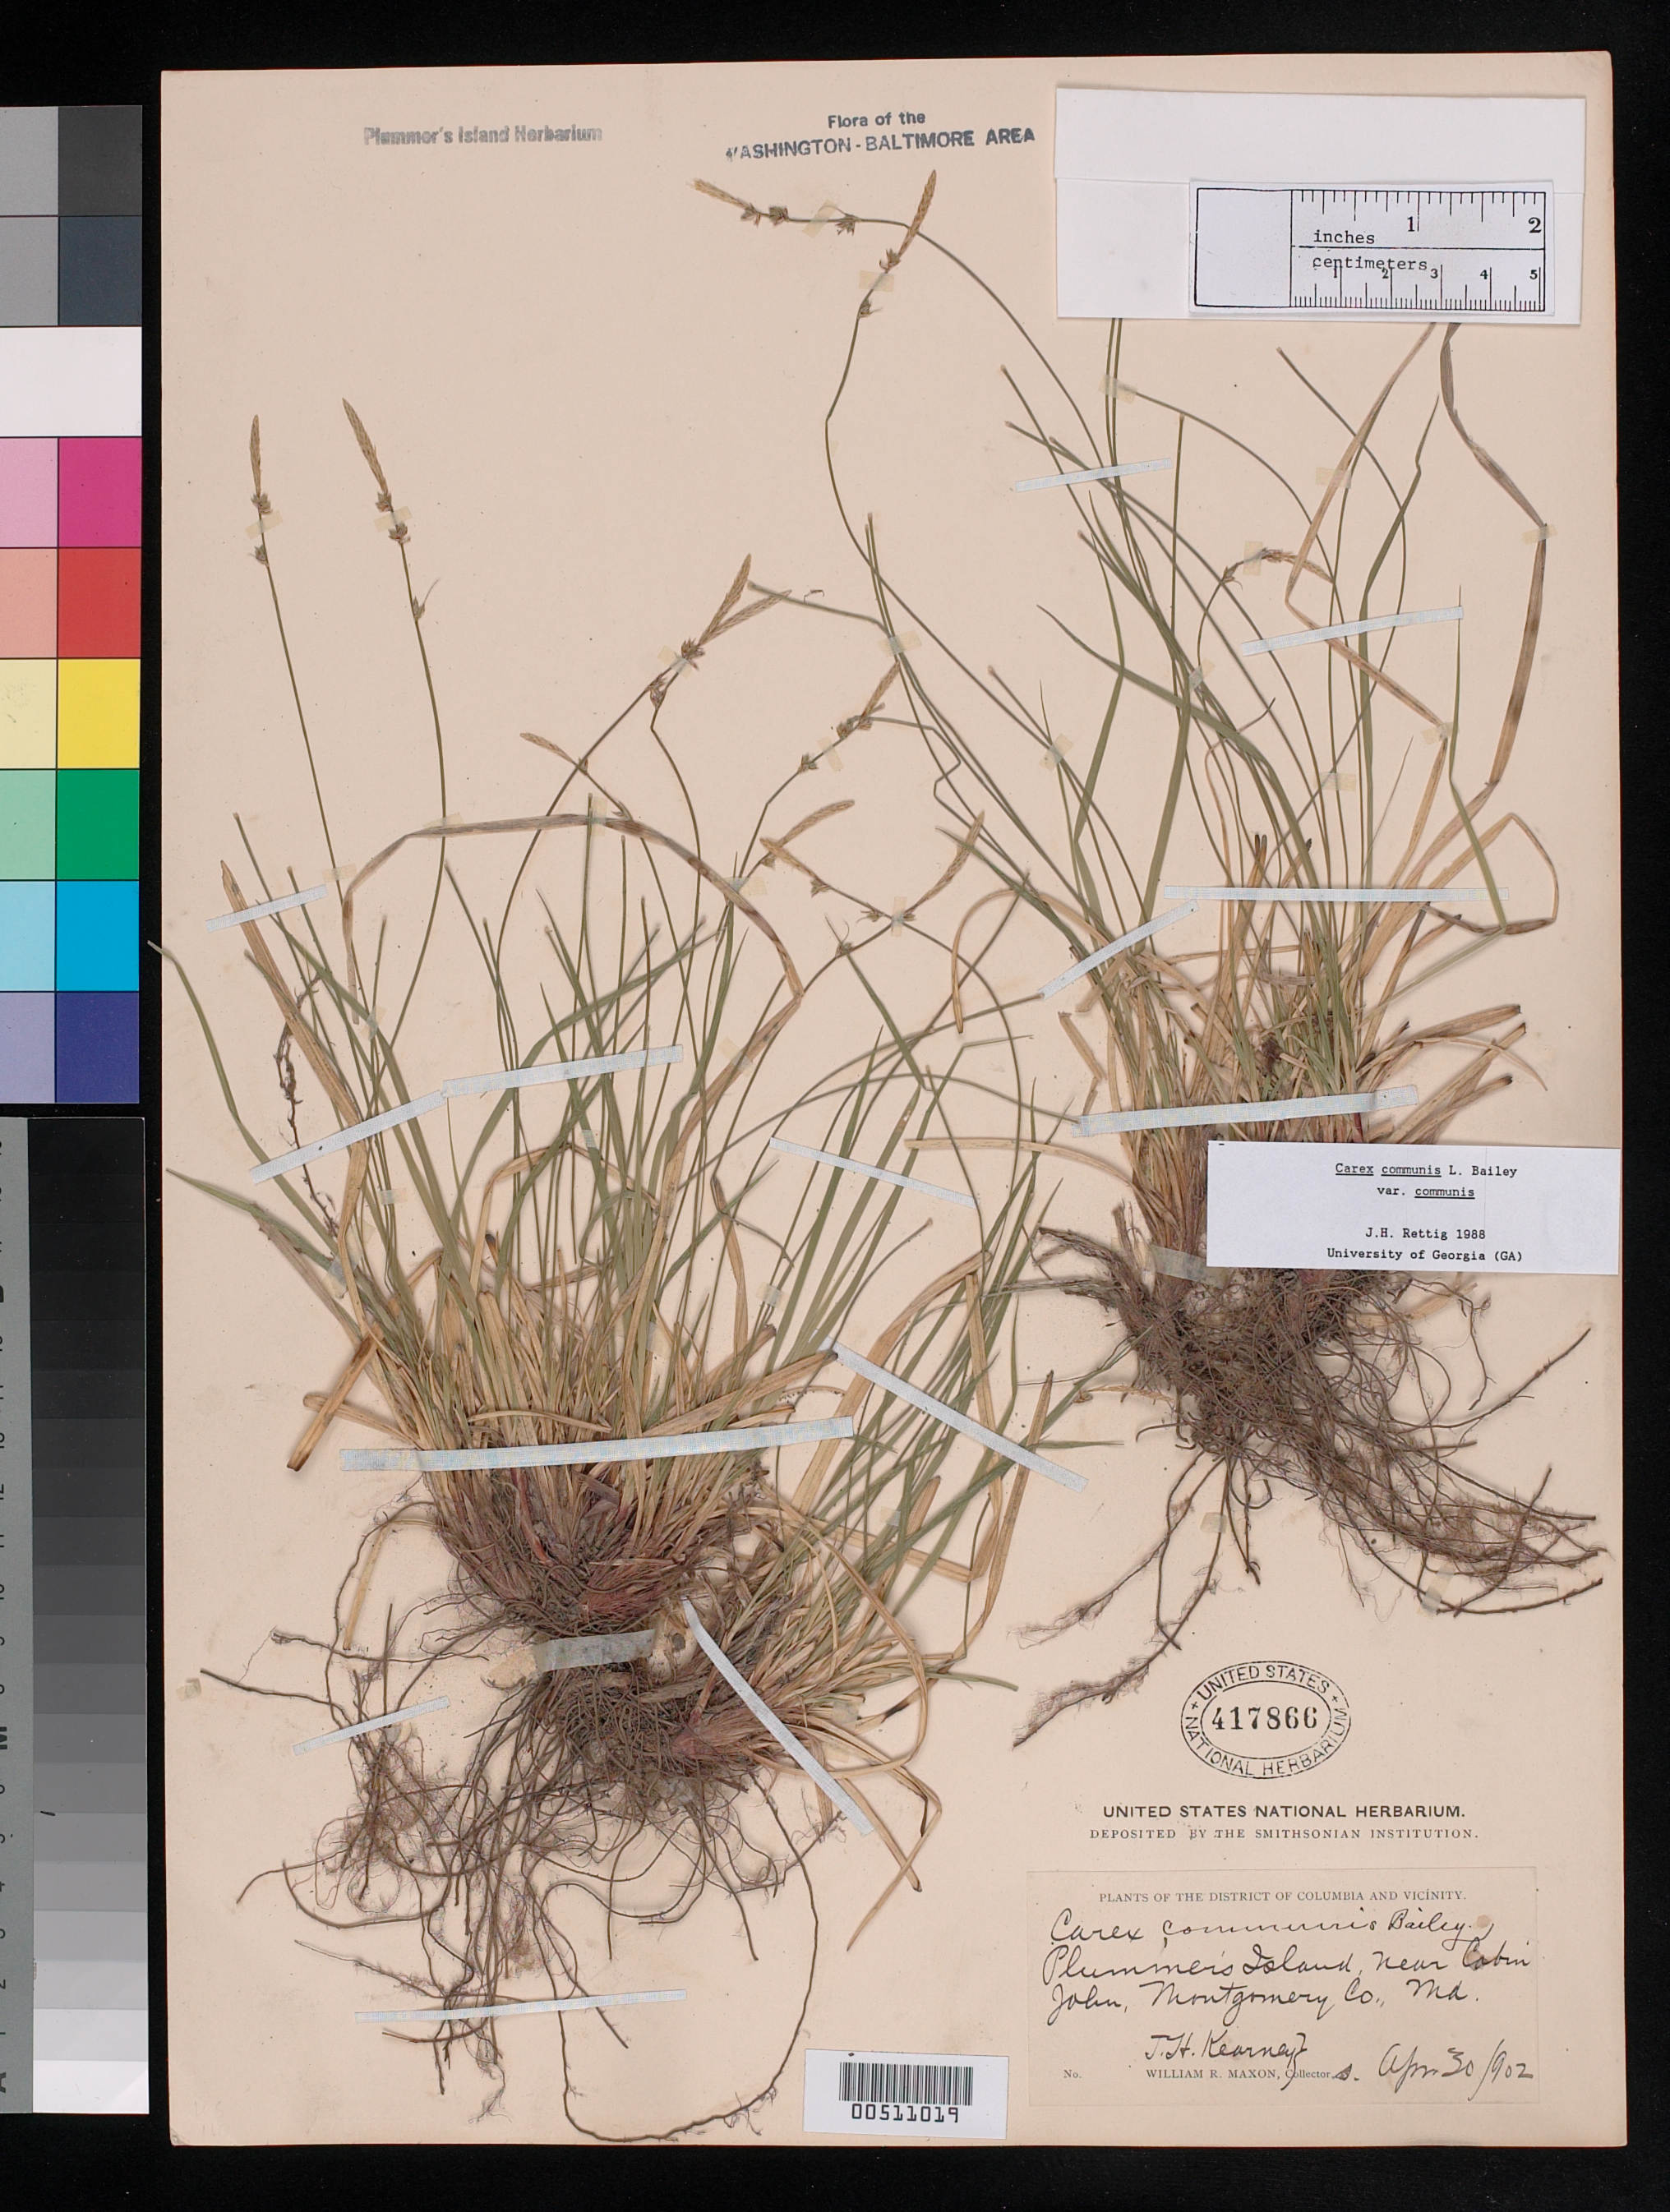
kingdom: Plantae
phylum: Tracheophyta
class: Liliopsida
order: Poales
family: Cyperaceae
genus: Carex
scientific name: Carex communis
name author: L.H. Bailey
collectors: W. R. Maxon & T. H. Kearney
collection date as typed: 30 Apr 1902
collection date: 1902-04-30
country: United States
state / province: Maryland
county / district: Montgomery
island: Plummers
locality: Plummer's Island, near Cabin John Plummer's Island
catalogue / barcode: US 417866